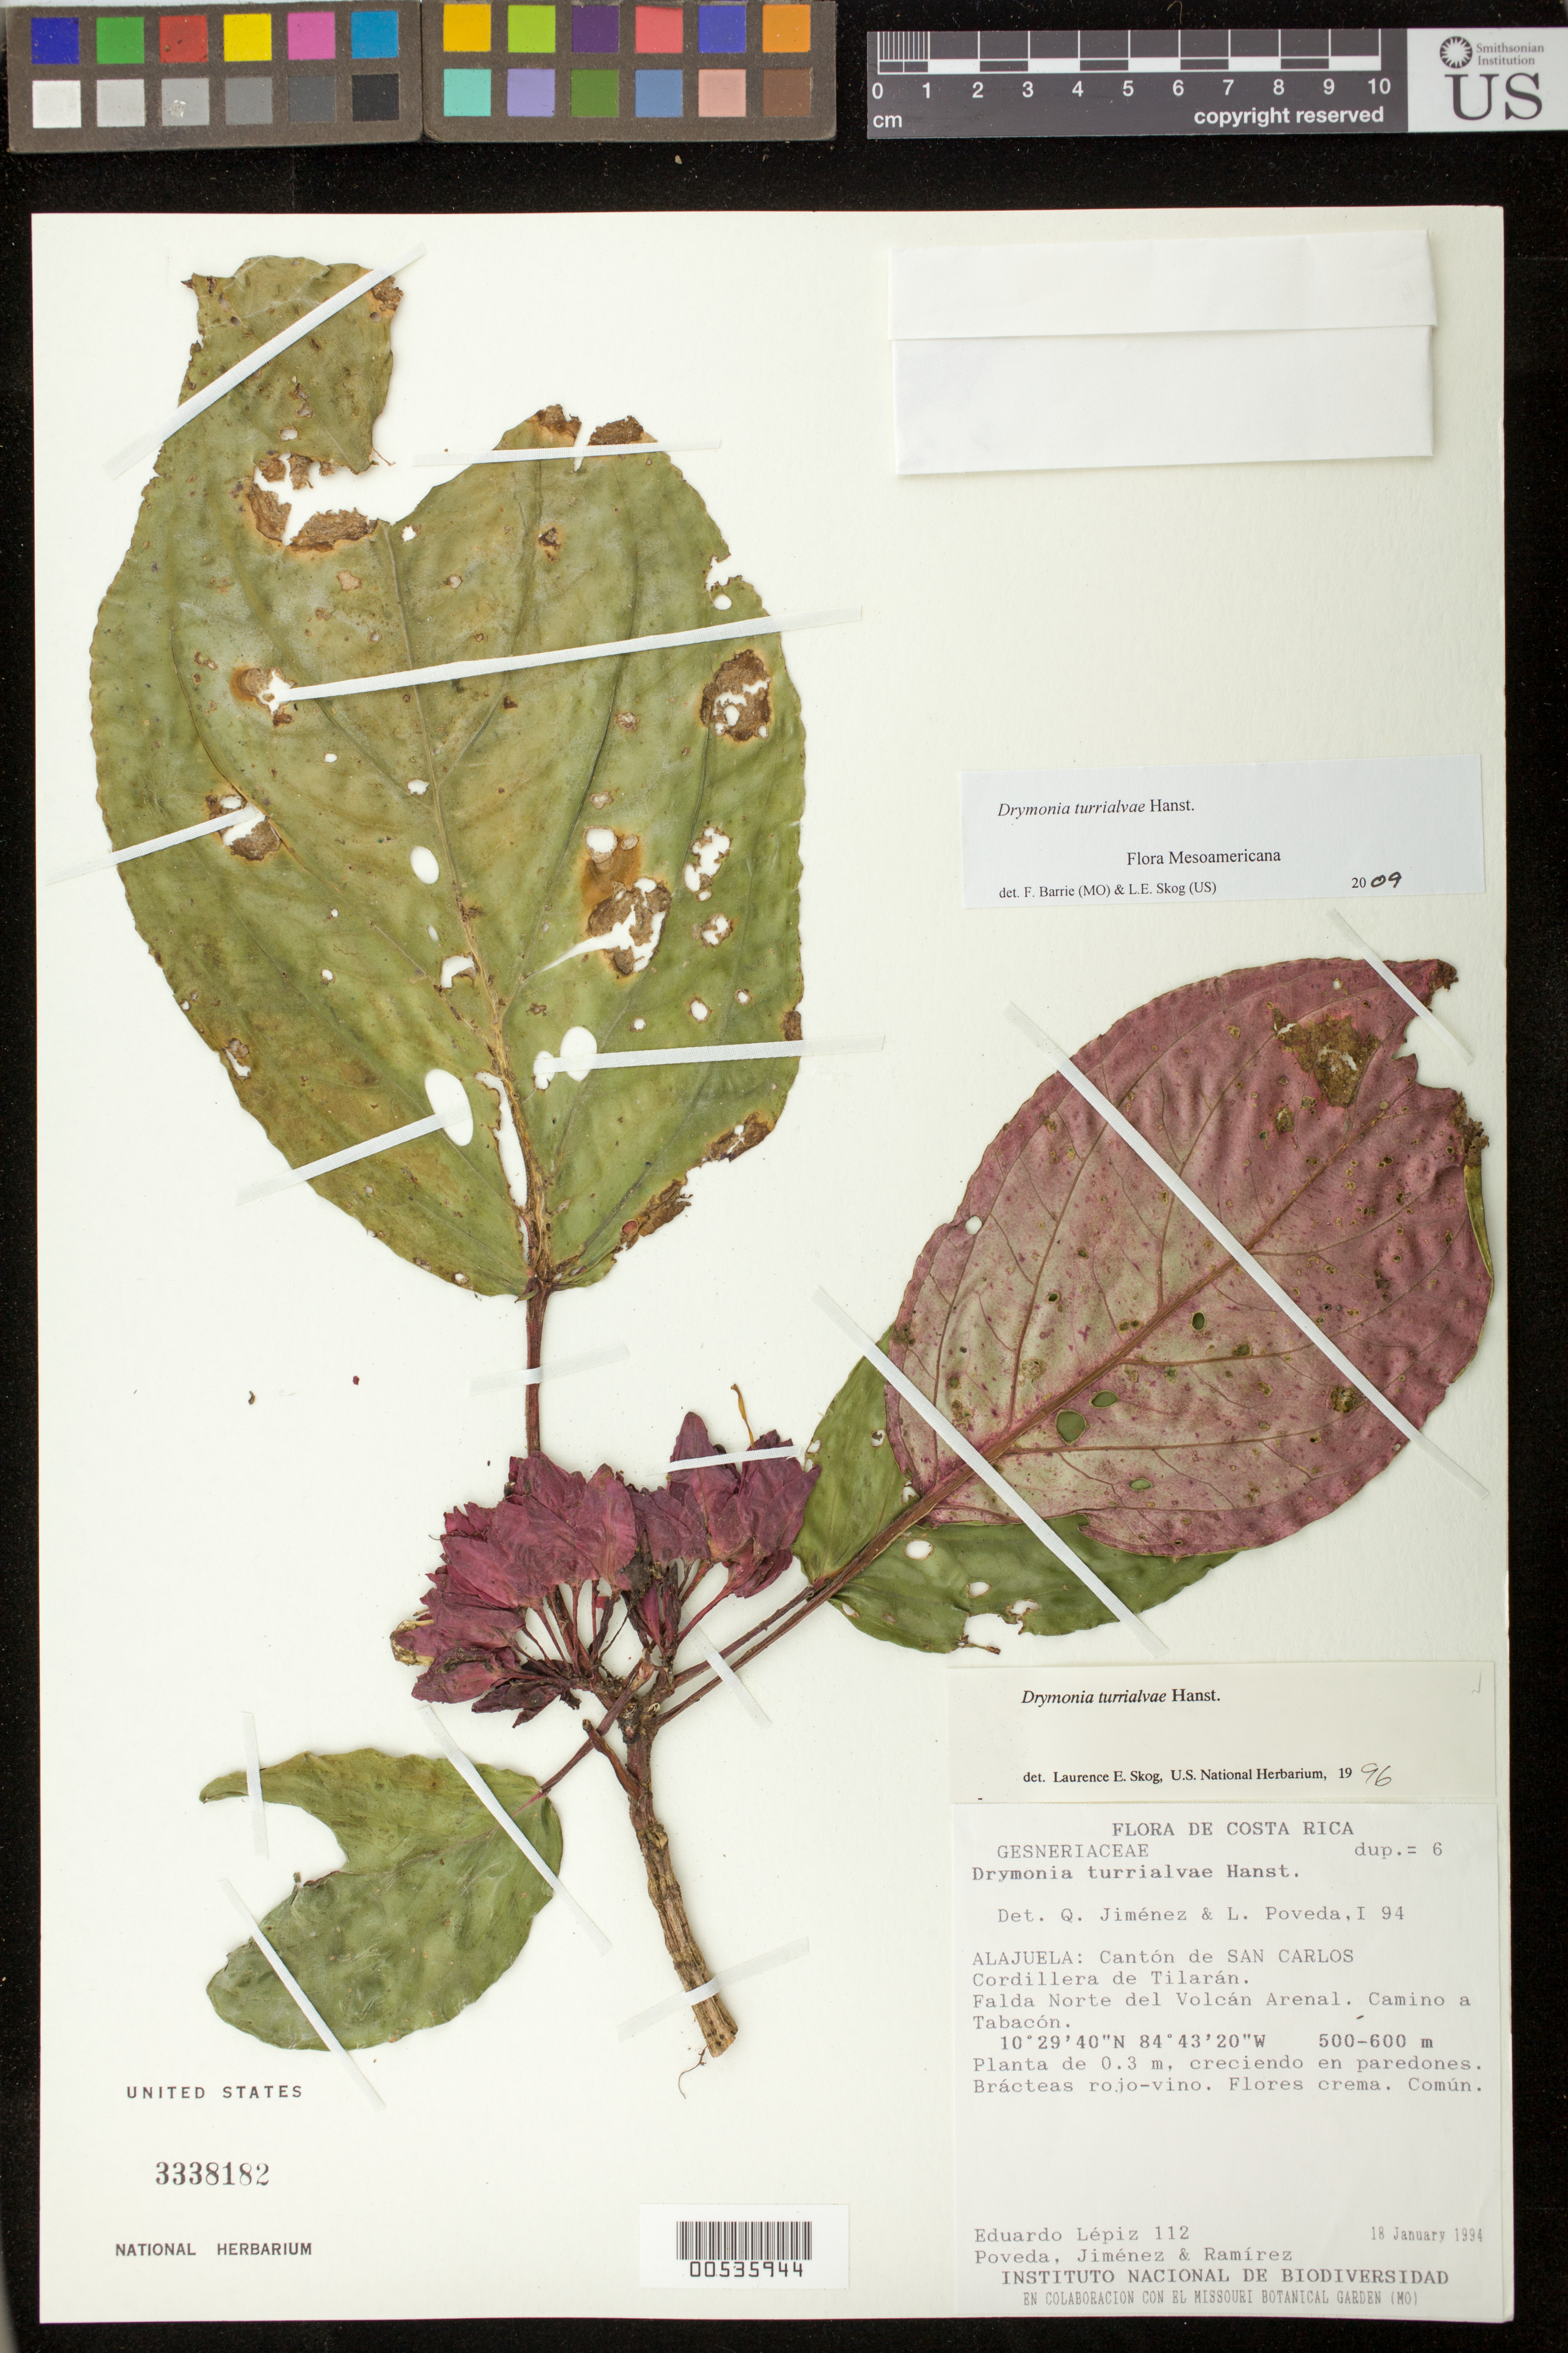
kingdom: Plantae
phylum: Tracheophyta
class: Magnoliopsida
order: Lamiales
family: Gesneriaceae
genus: Drymonia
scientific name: Drymonia turrialvae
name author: Hanst.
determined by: Skog, Laurence E.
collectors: E. Lépiz, L. J. Poveda, Jimenez, -- & V. H. Wong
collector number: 112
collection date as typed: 18 Jan 1994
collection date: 1994-01-18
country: Costa Rica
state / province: Alajuela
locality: Cantón de San Carlos, Cordillera de Talamanca, Falda Norte del Volcán Arenal, camino a Tabacón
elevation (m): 500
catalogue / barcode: US 3338182